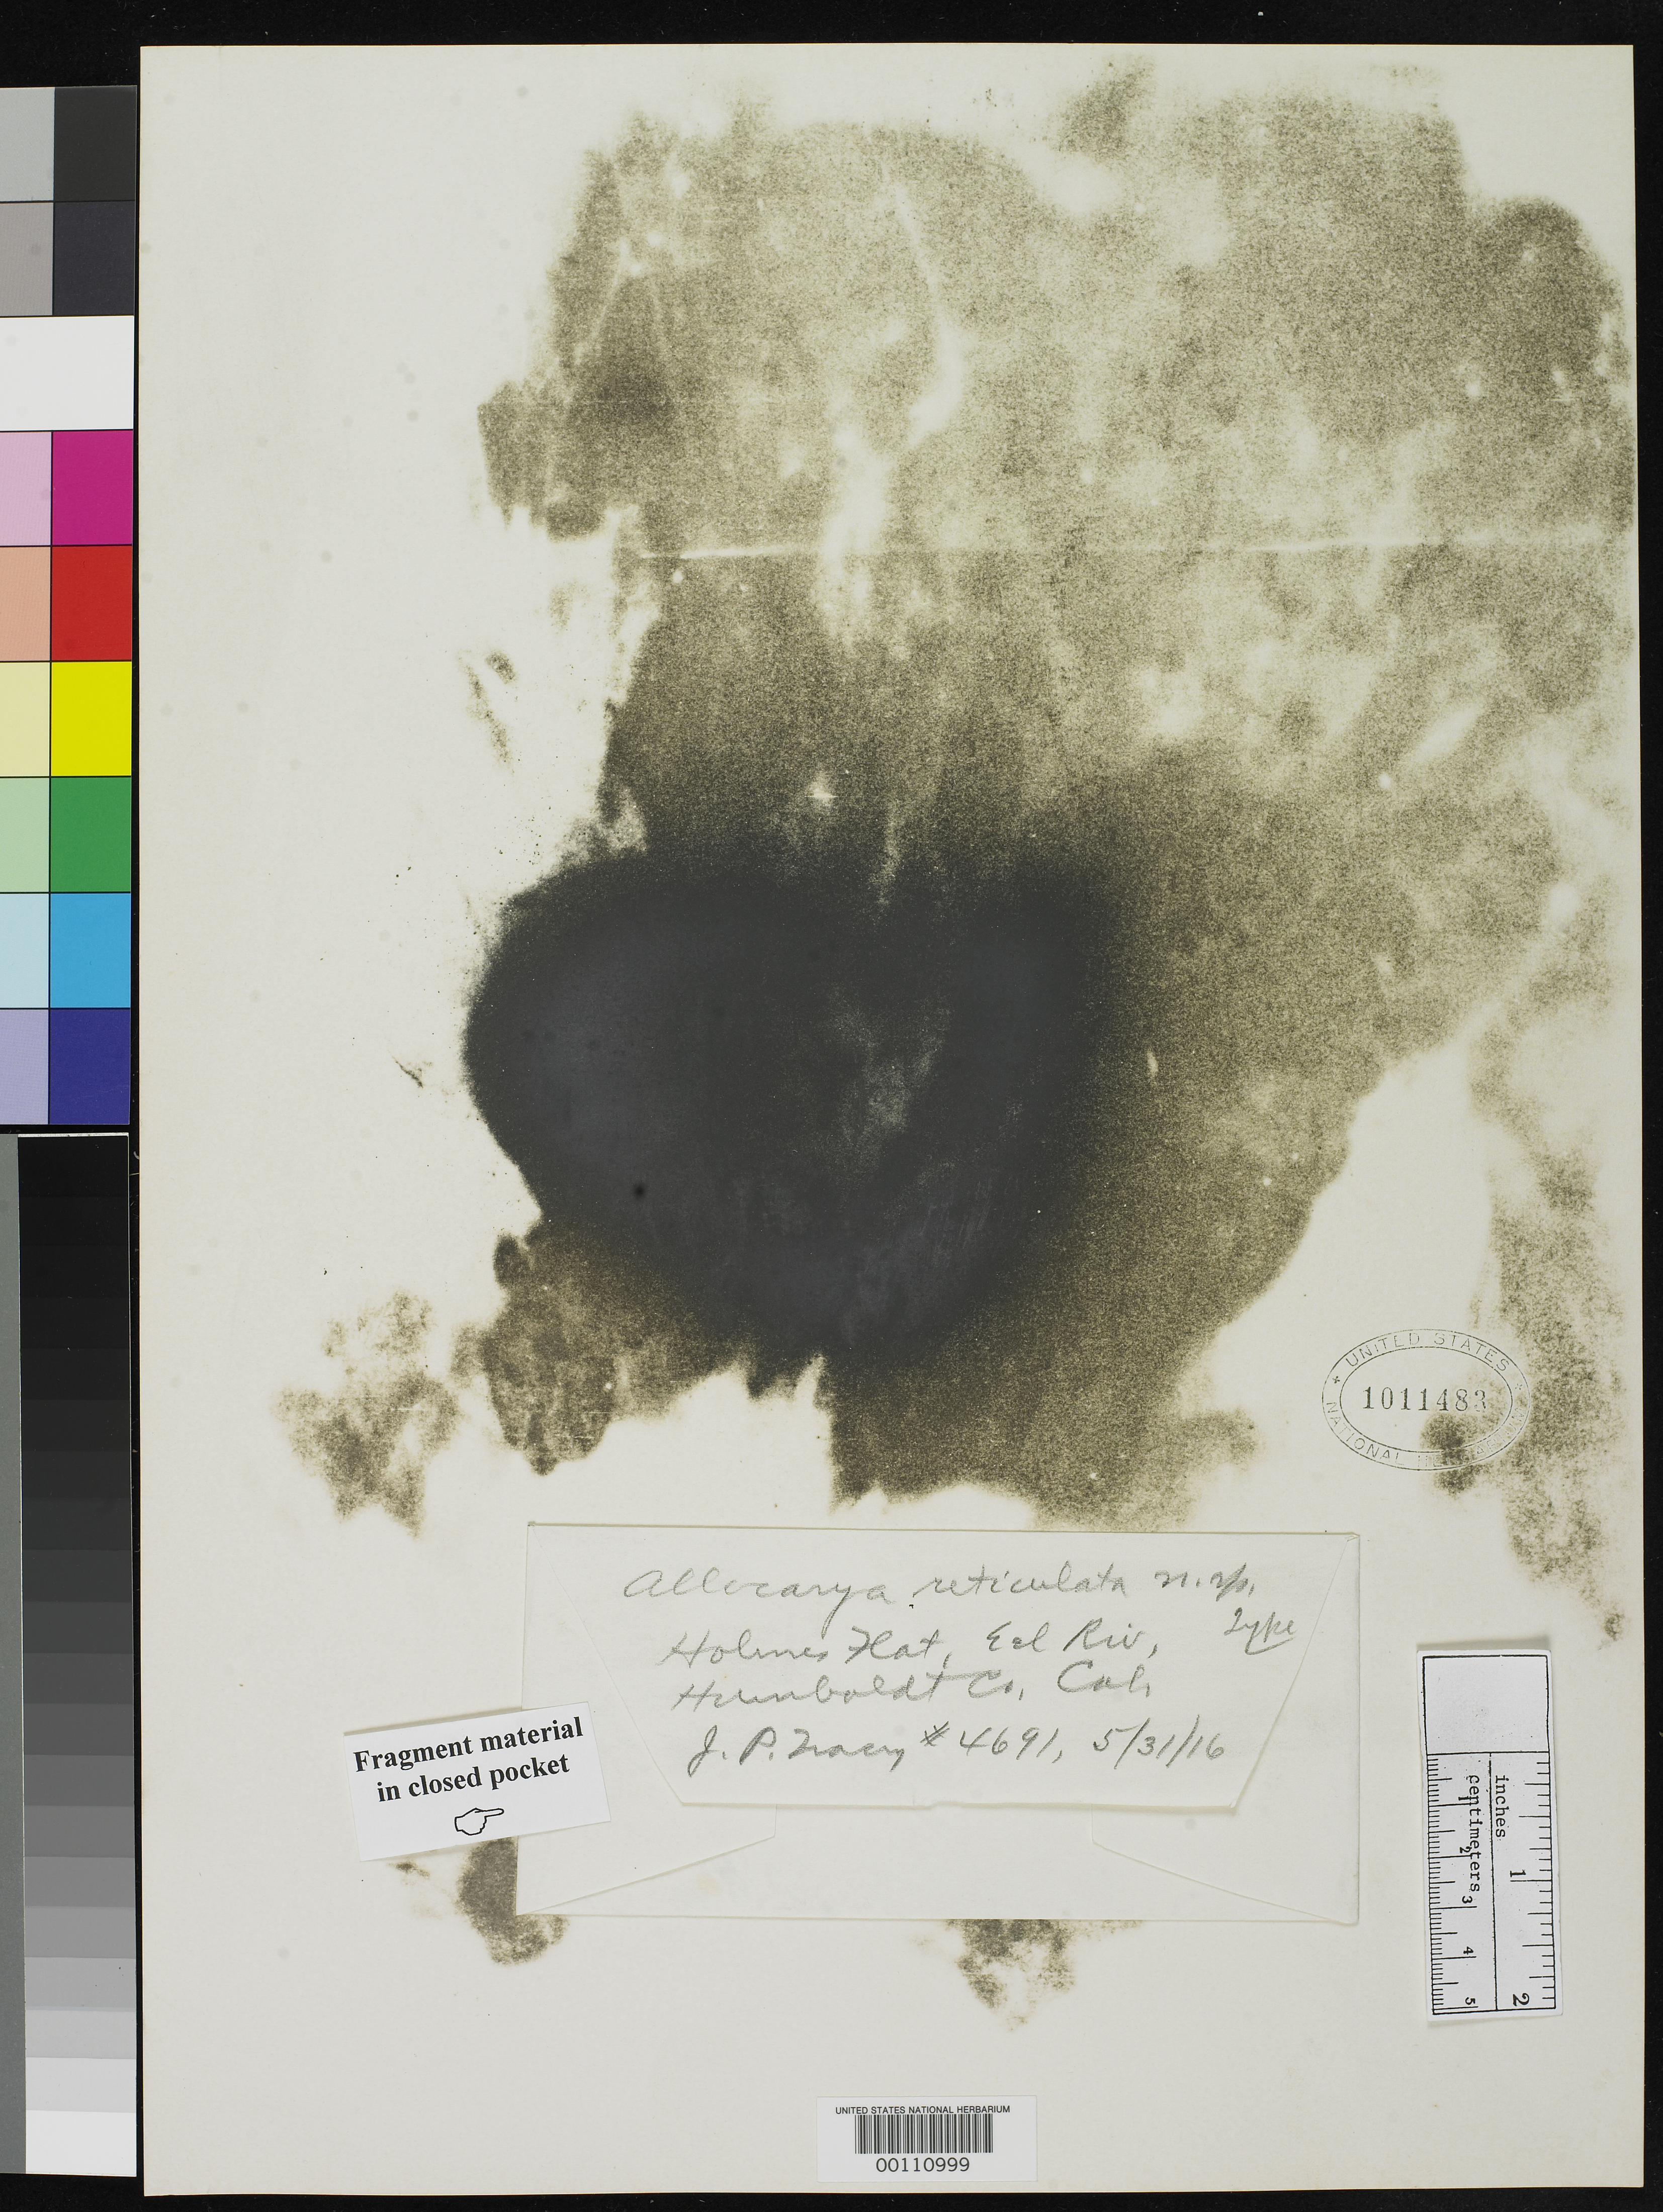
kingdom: Plantae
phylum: Tracheophyta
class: Magnoliopsida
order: Boraginales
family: Boraginaceae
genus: Allocarya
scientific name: Allocarya reticulata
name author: Piper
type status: Isotype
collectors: J. Tracy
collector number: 4691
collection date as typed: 03 May 1916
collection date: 1916-05-03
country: United States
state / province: California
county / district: Humboldt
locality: Eel River, Holmes Flat.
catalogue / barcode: US 1011483